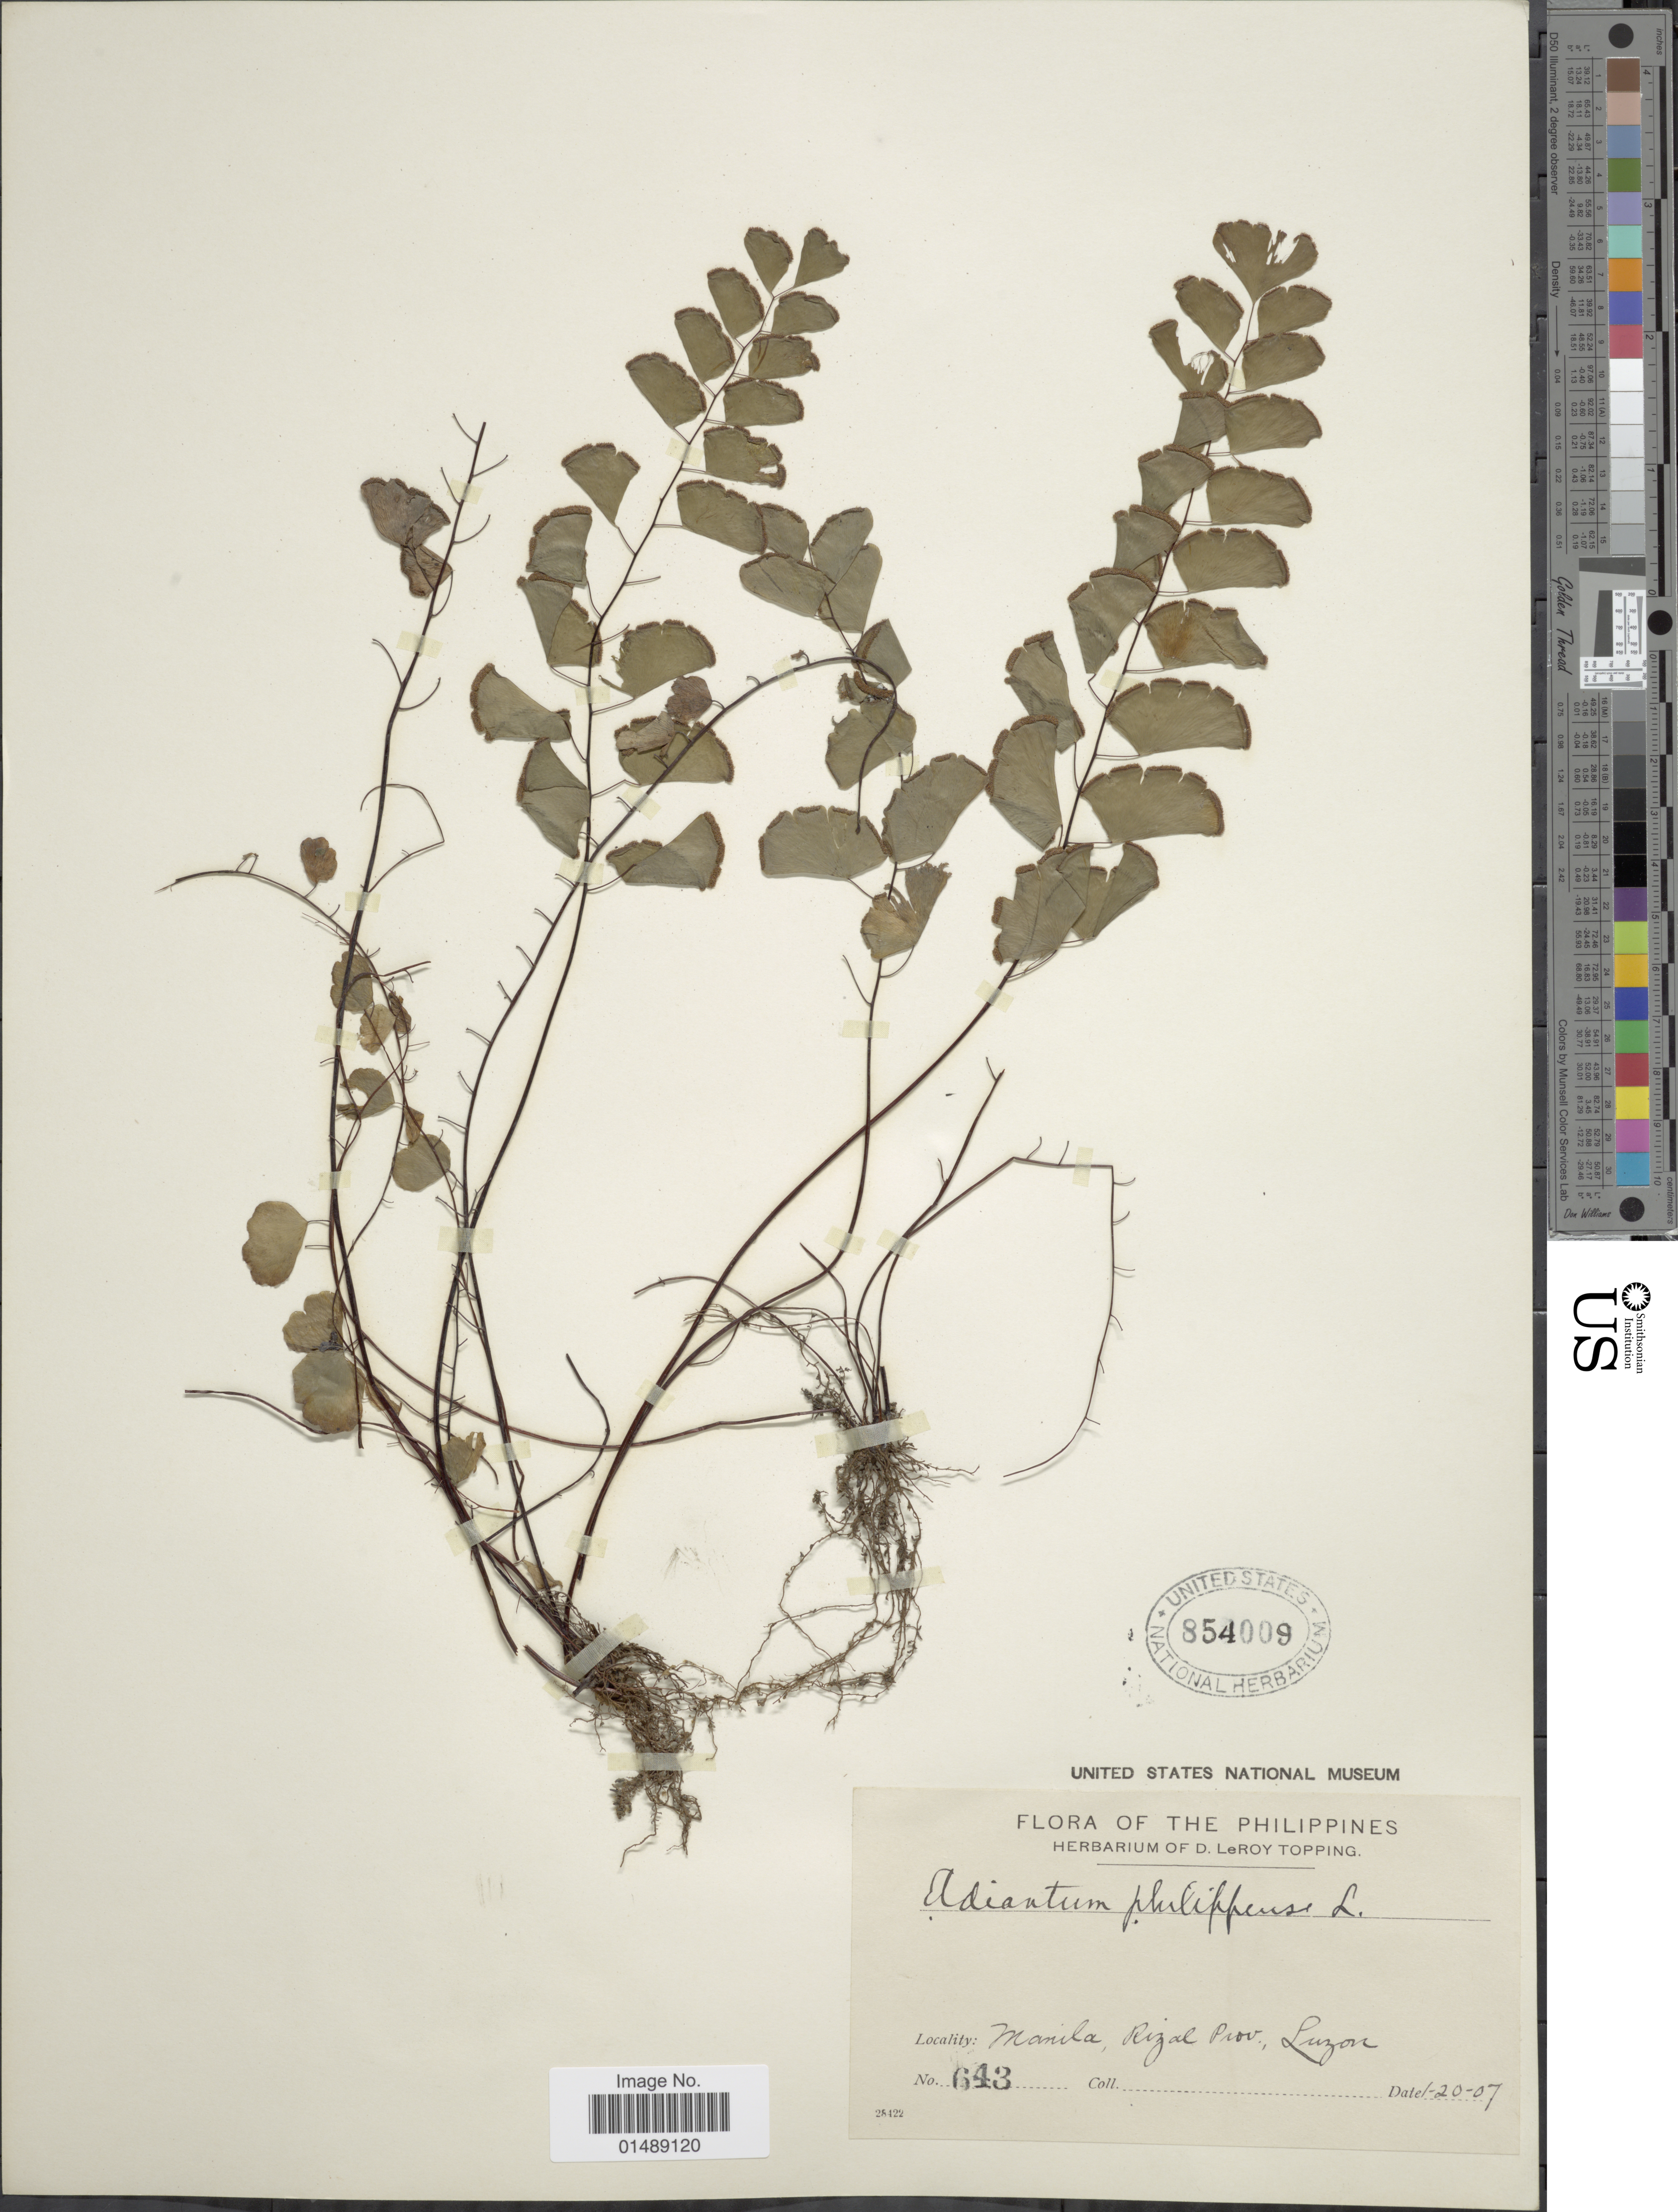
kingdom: Plantae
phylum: Tracheophyta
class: Polypodiopsida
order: Polypodiales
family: Pteridaceae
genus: Adiantum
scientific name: Adiantum philippense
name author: L.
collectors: D. L. Topping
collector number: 643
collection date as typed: Transcribed d/m/y: 20/1/7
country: Philippines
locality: Manila, Rizal Prov., Luzon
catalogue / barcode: US 854009